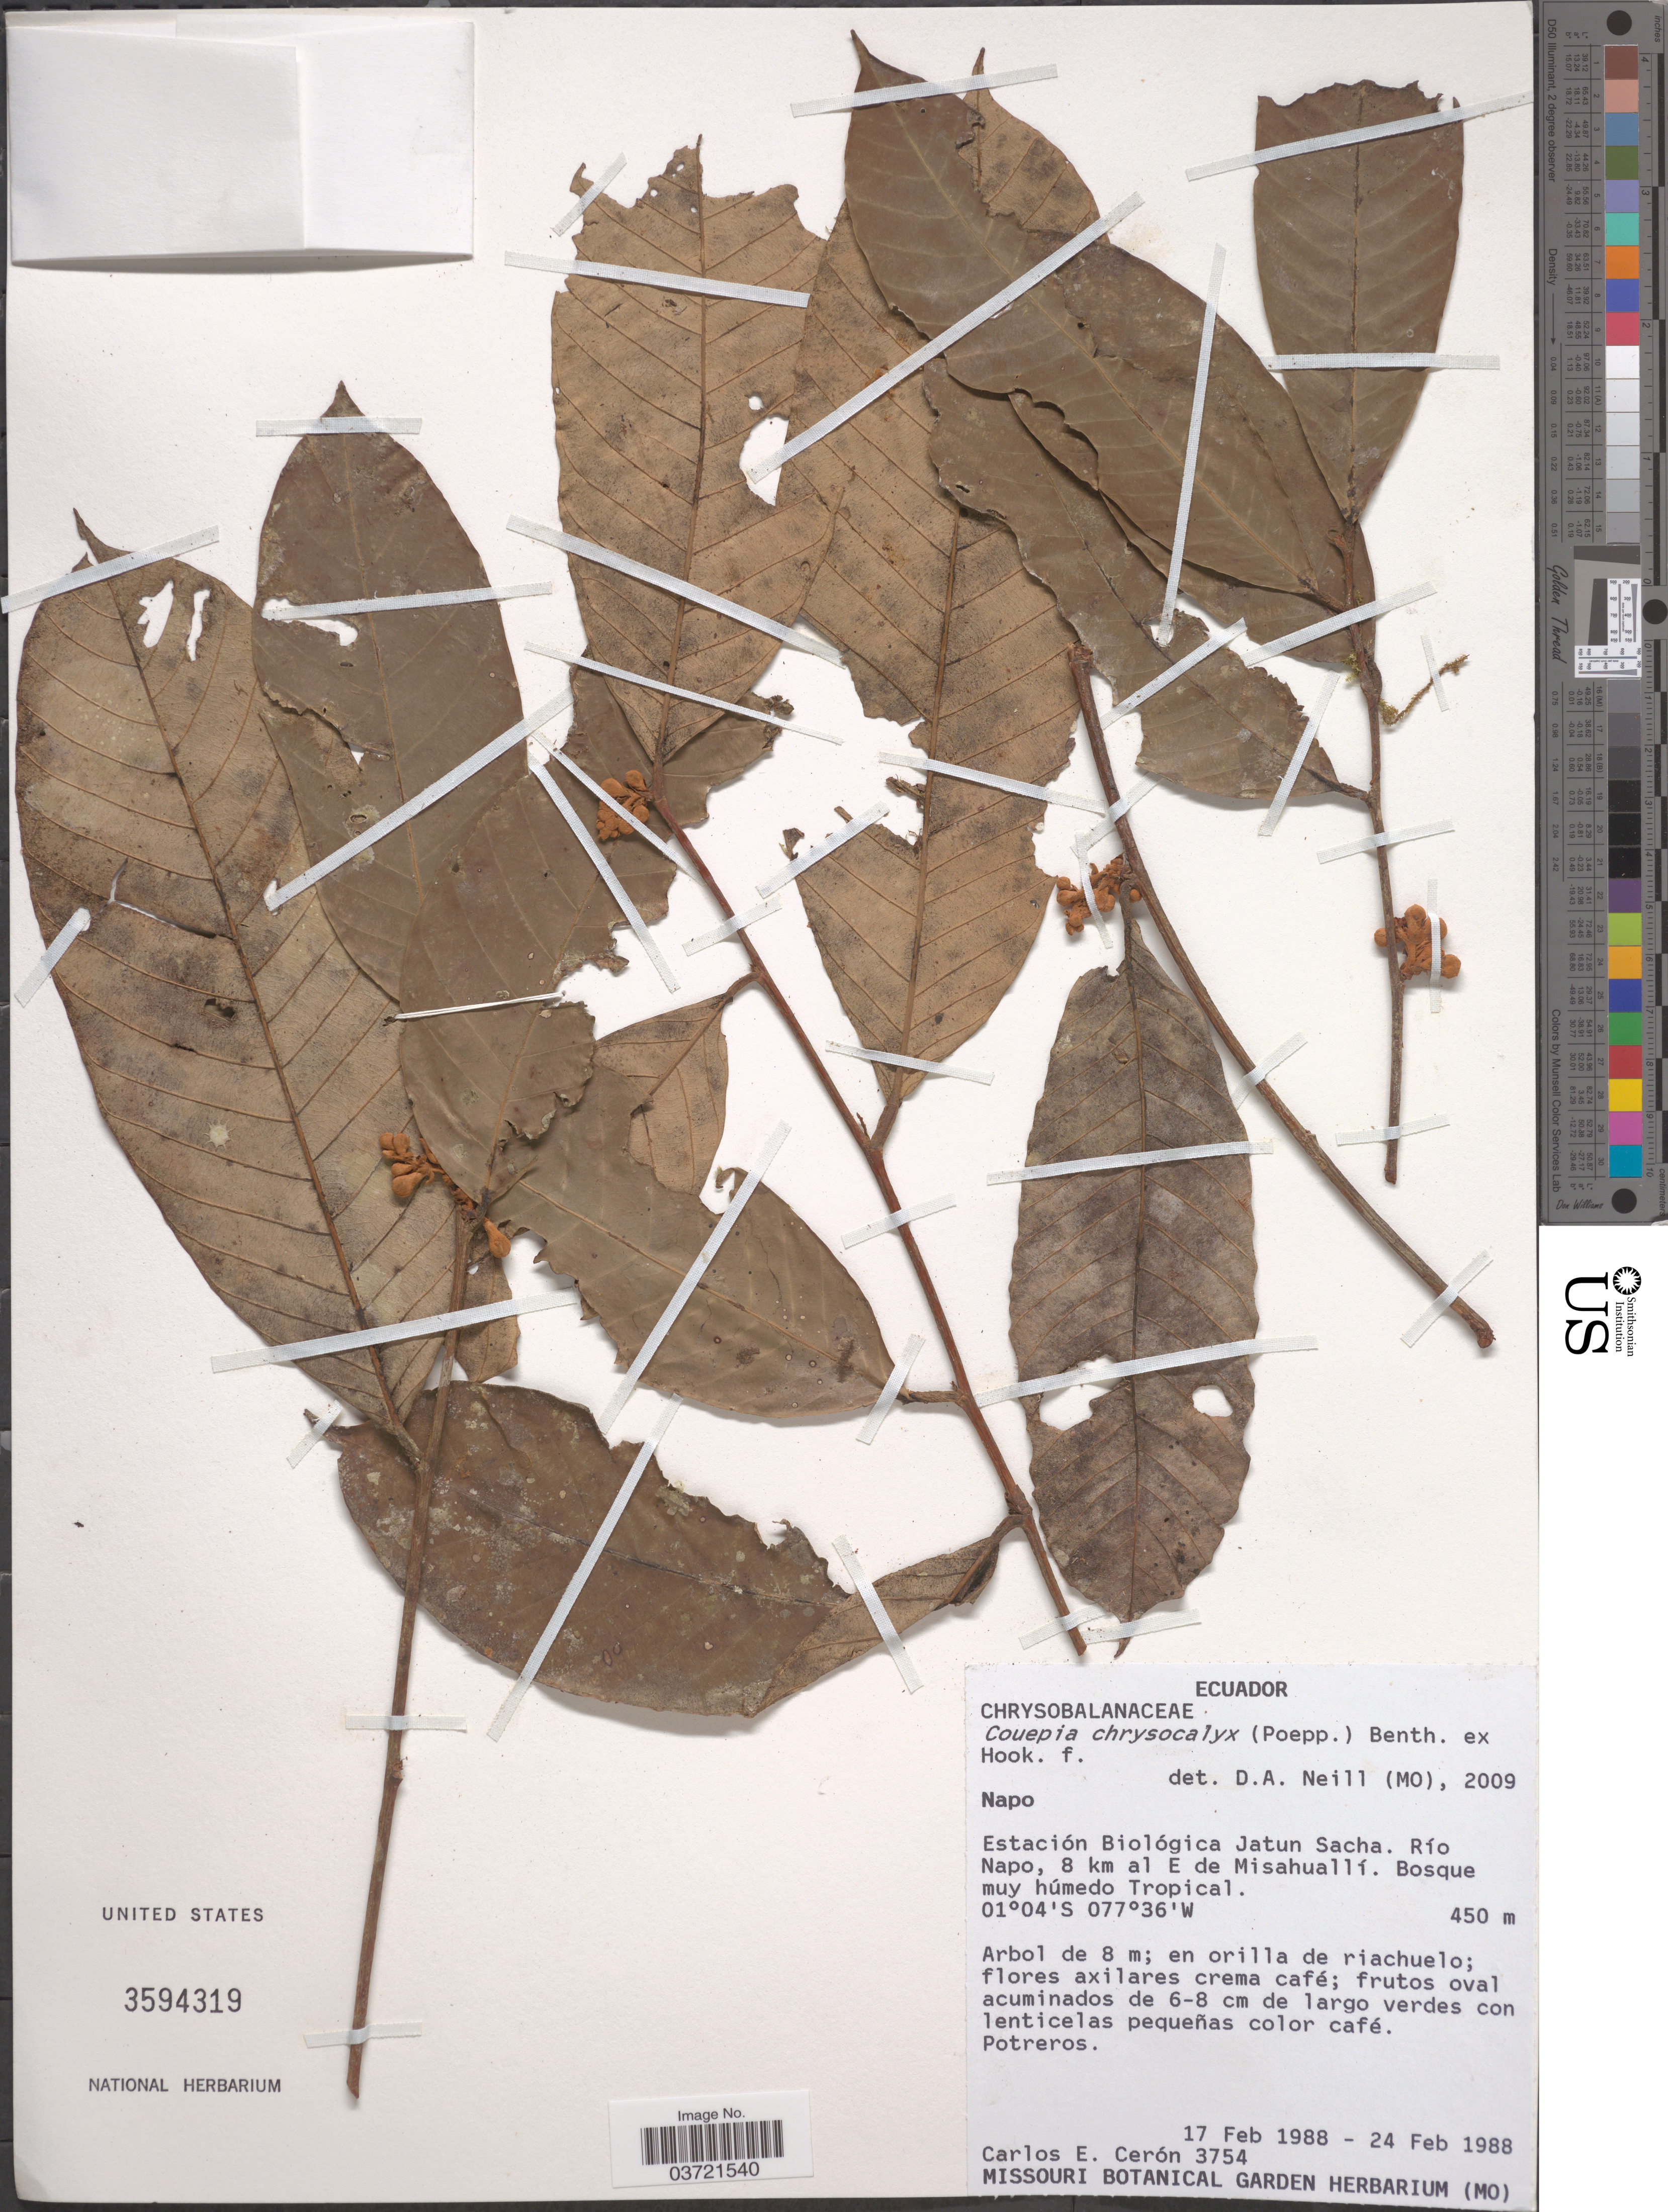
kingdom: Plantae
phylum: Tracheophyta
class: Magnoliopsida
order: Malpighiales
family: Chrysobalanaceae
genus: Couepia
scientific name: Couepia chrysocalyx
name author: (Poepp. & Endl.) Benth.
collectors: C. E. Cerón M.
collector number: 3754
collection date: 1988-02-17/1988-02-24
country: Ecuador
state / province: Napo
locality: Estación Biológica Jatun Sacha. Río Napo, 8 km al E de Misahuallí.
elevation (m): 450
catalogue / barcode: US 3594319